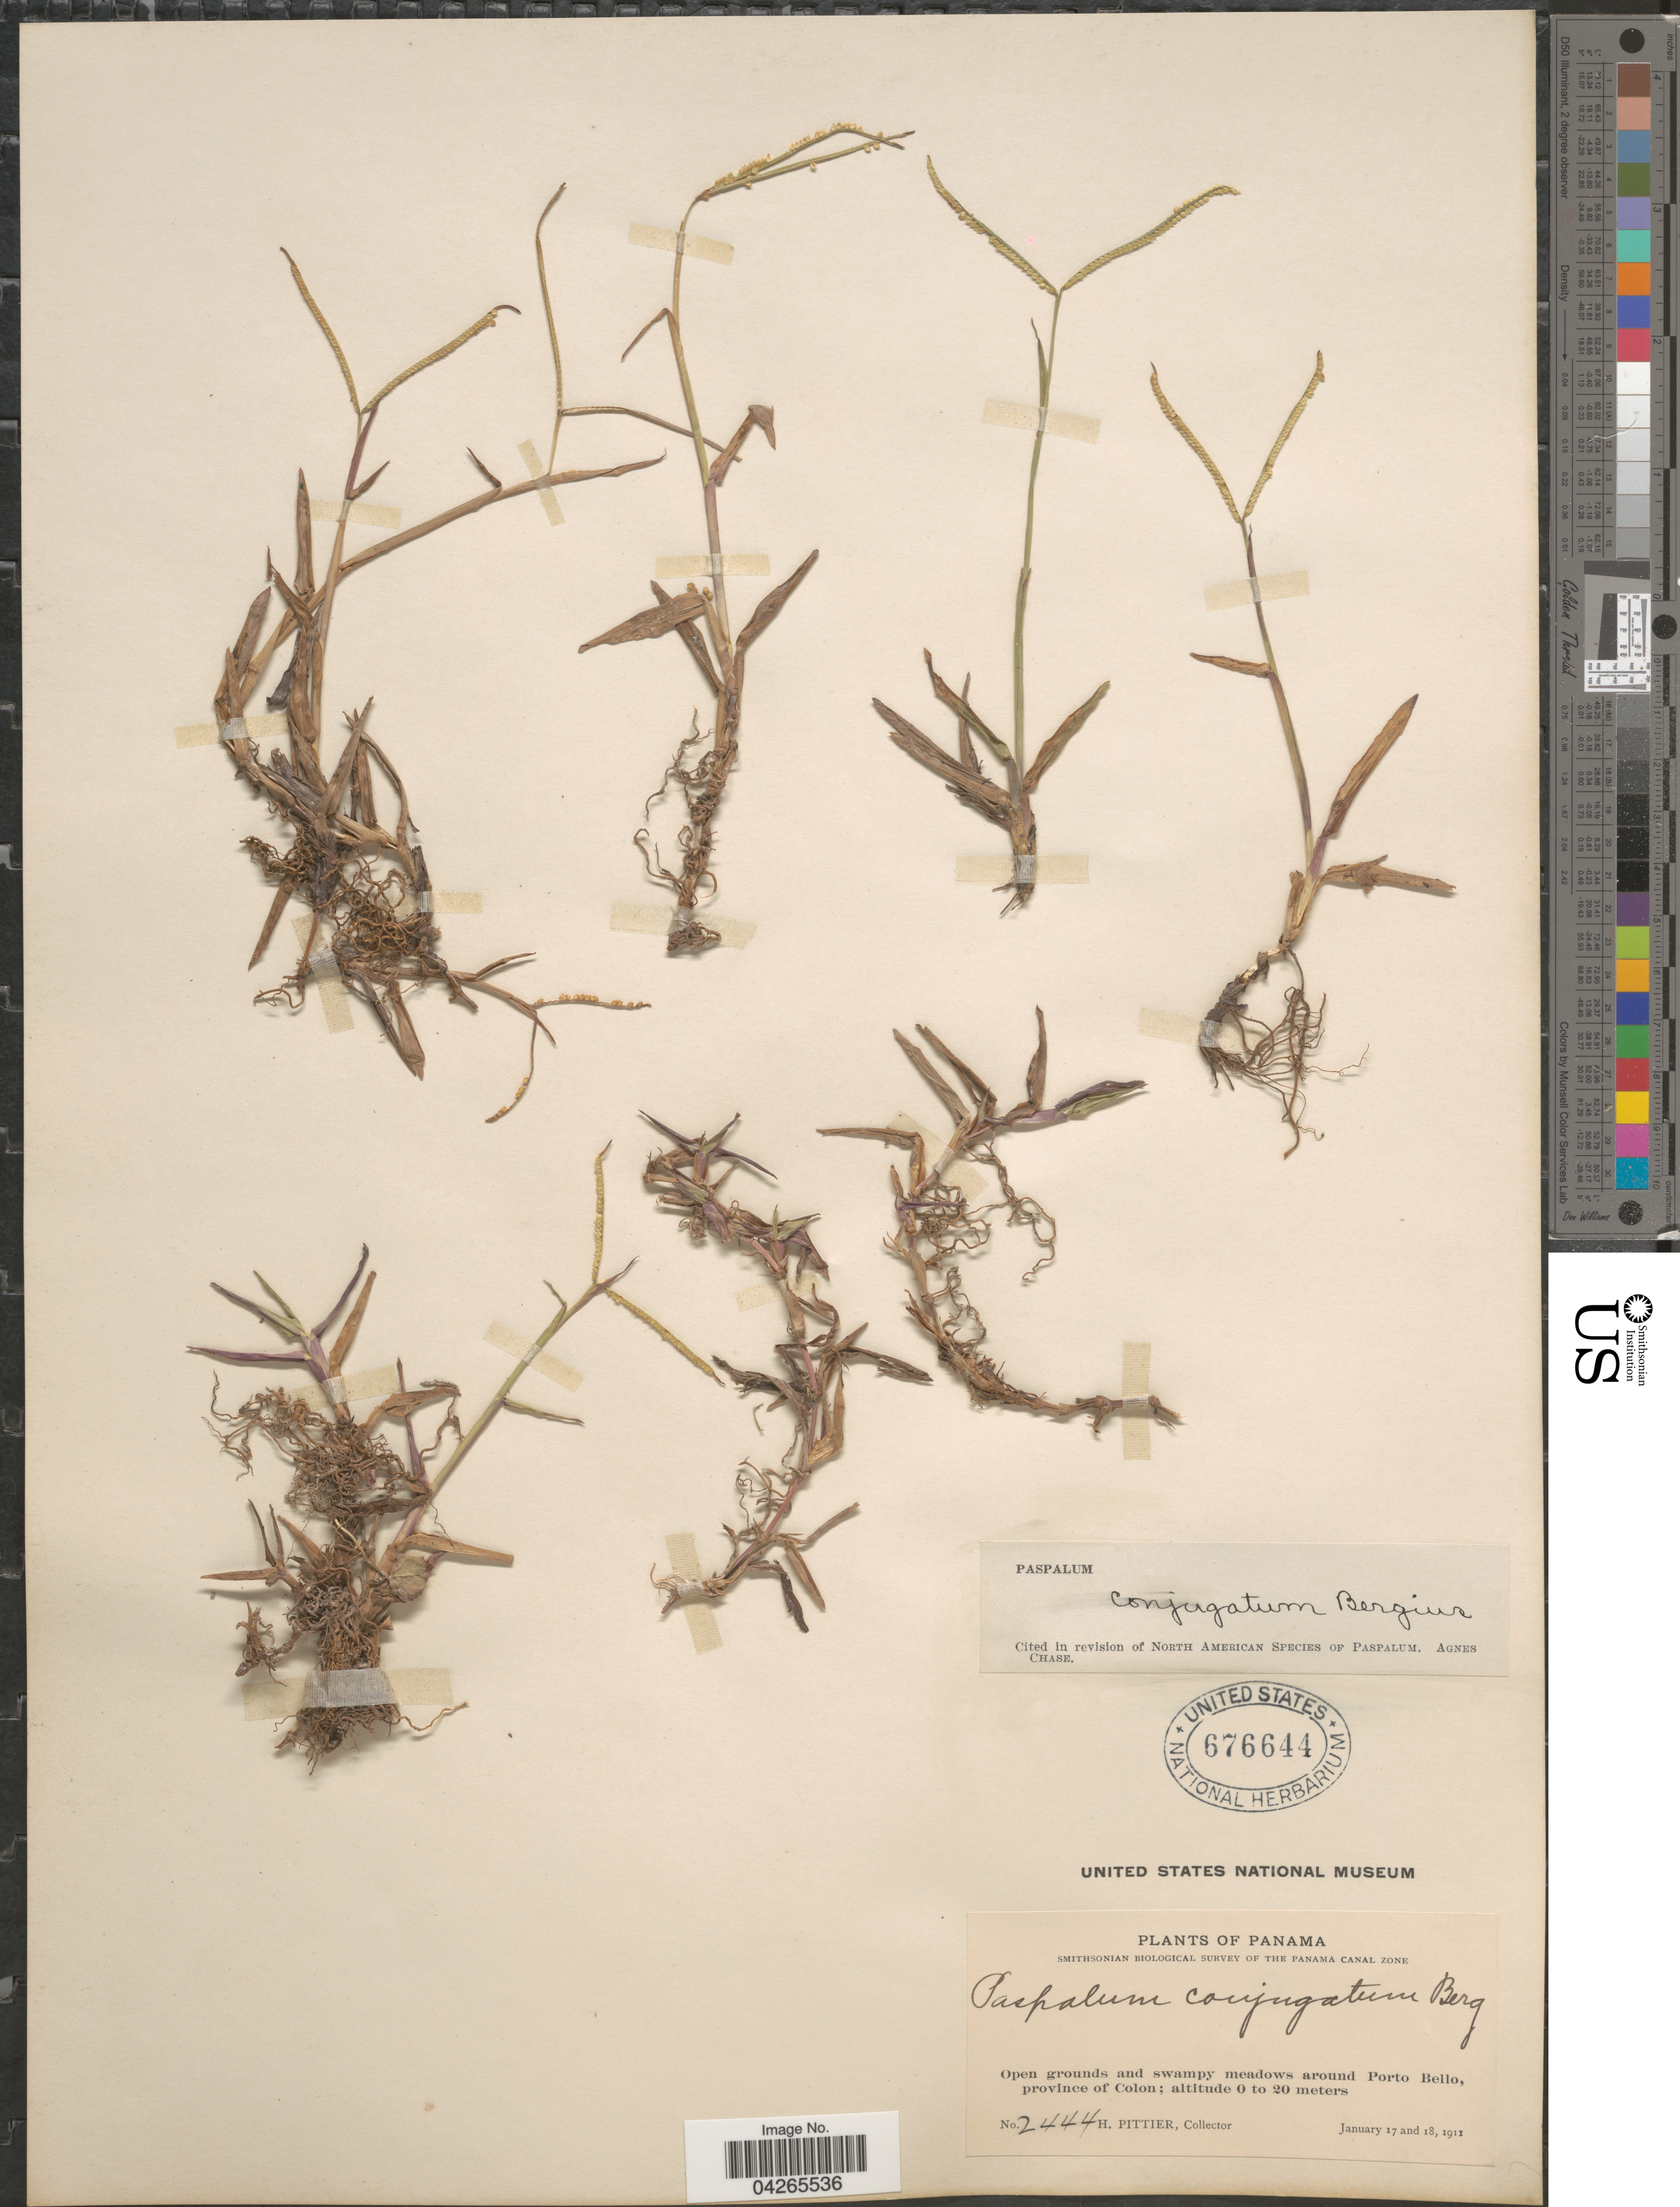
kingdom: Plantae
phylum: Tracheophyta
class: Liliopsida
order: Poales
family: Poaceae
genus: Paspalum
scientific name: Paspalum conjugatum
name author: P.J. Bergius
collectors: H. F. Pittier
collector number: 2444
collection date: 1911-01-17/1911-01-18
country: Panama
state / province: Colón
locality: Smithsonian Biological Survey of the Panama Canal Zone. Open grounds and swampy meadows around Porto Bello.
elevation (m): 0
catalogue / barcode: US 676644